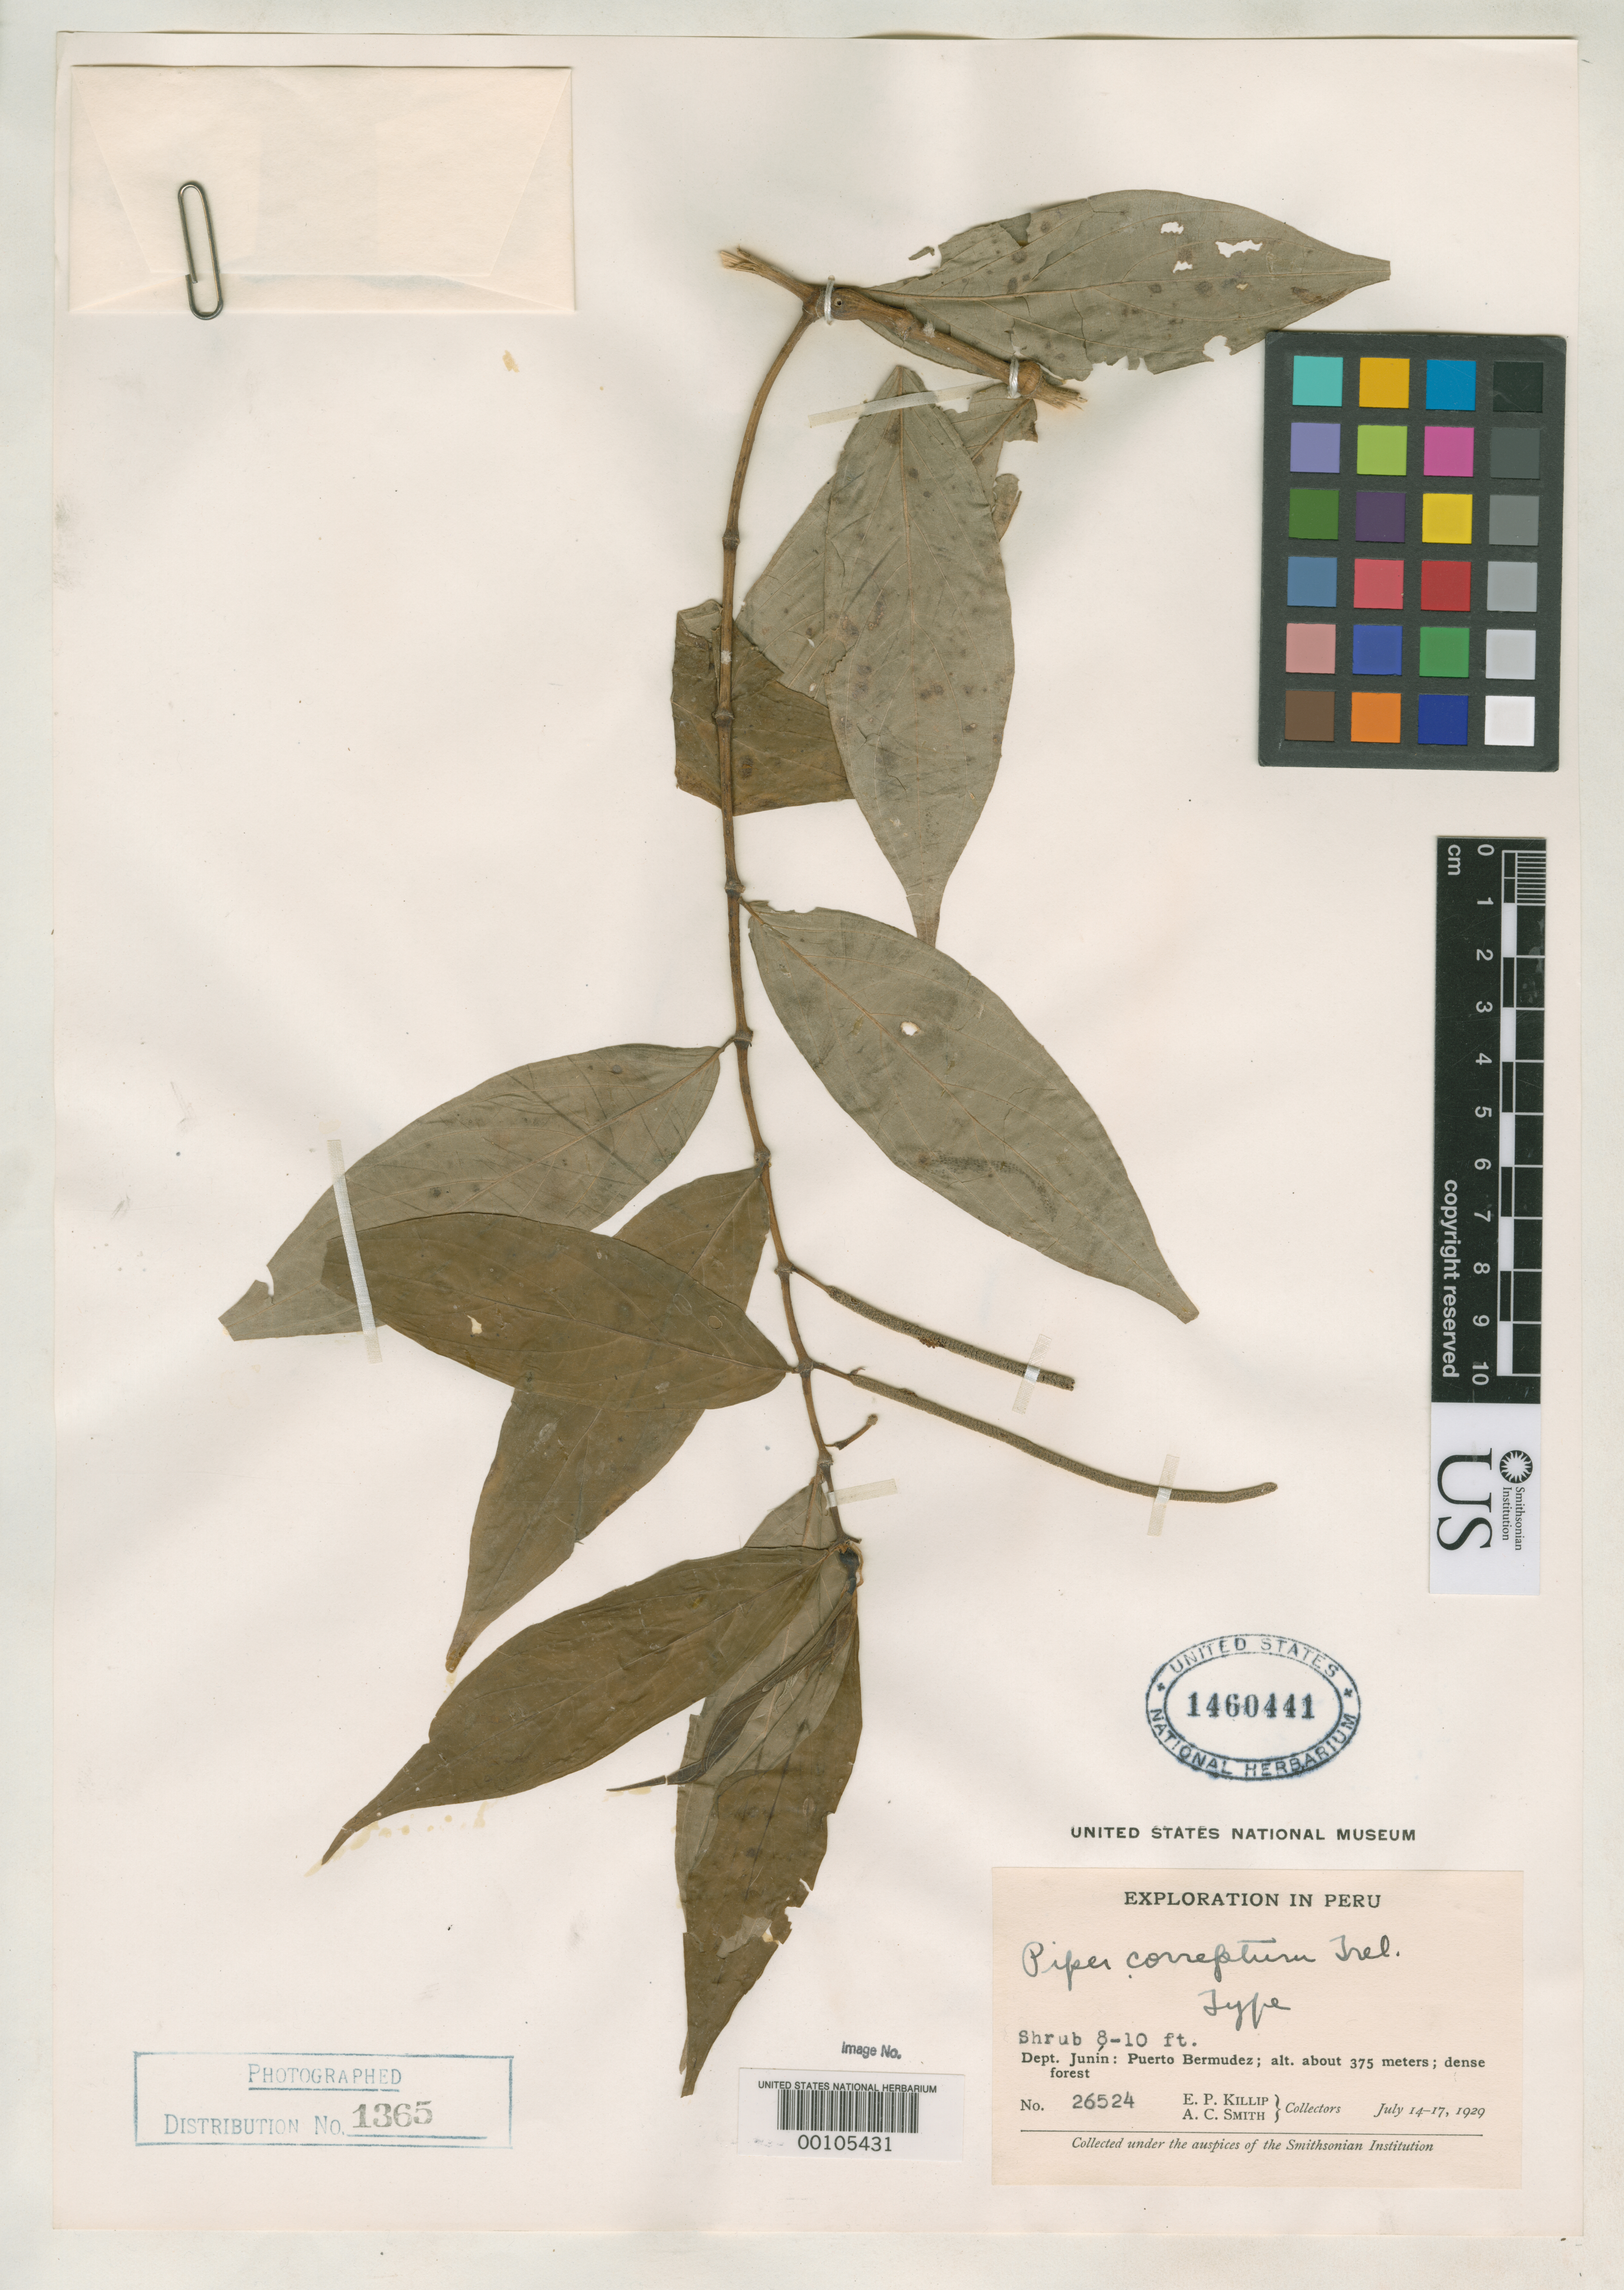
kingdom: Plantae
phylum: Tracheophyta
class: Magnoliopsida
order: Piperales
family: Piperaceae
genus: Piper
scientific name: Piper correptum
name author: Trel. in J.F. Macbr.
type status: Holotype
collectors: E. P. Killip & A. C. Smith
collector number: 26524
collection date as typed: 14 Jul 1929 to 17 Jul 1929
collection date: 1929-07-14/1929-07-17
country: Peru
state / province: Junín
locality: Puerto Bermudez.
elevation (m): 375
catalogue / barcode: US 1460441